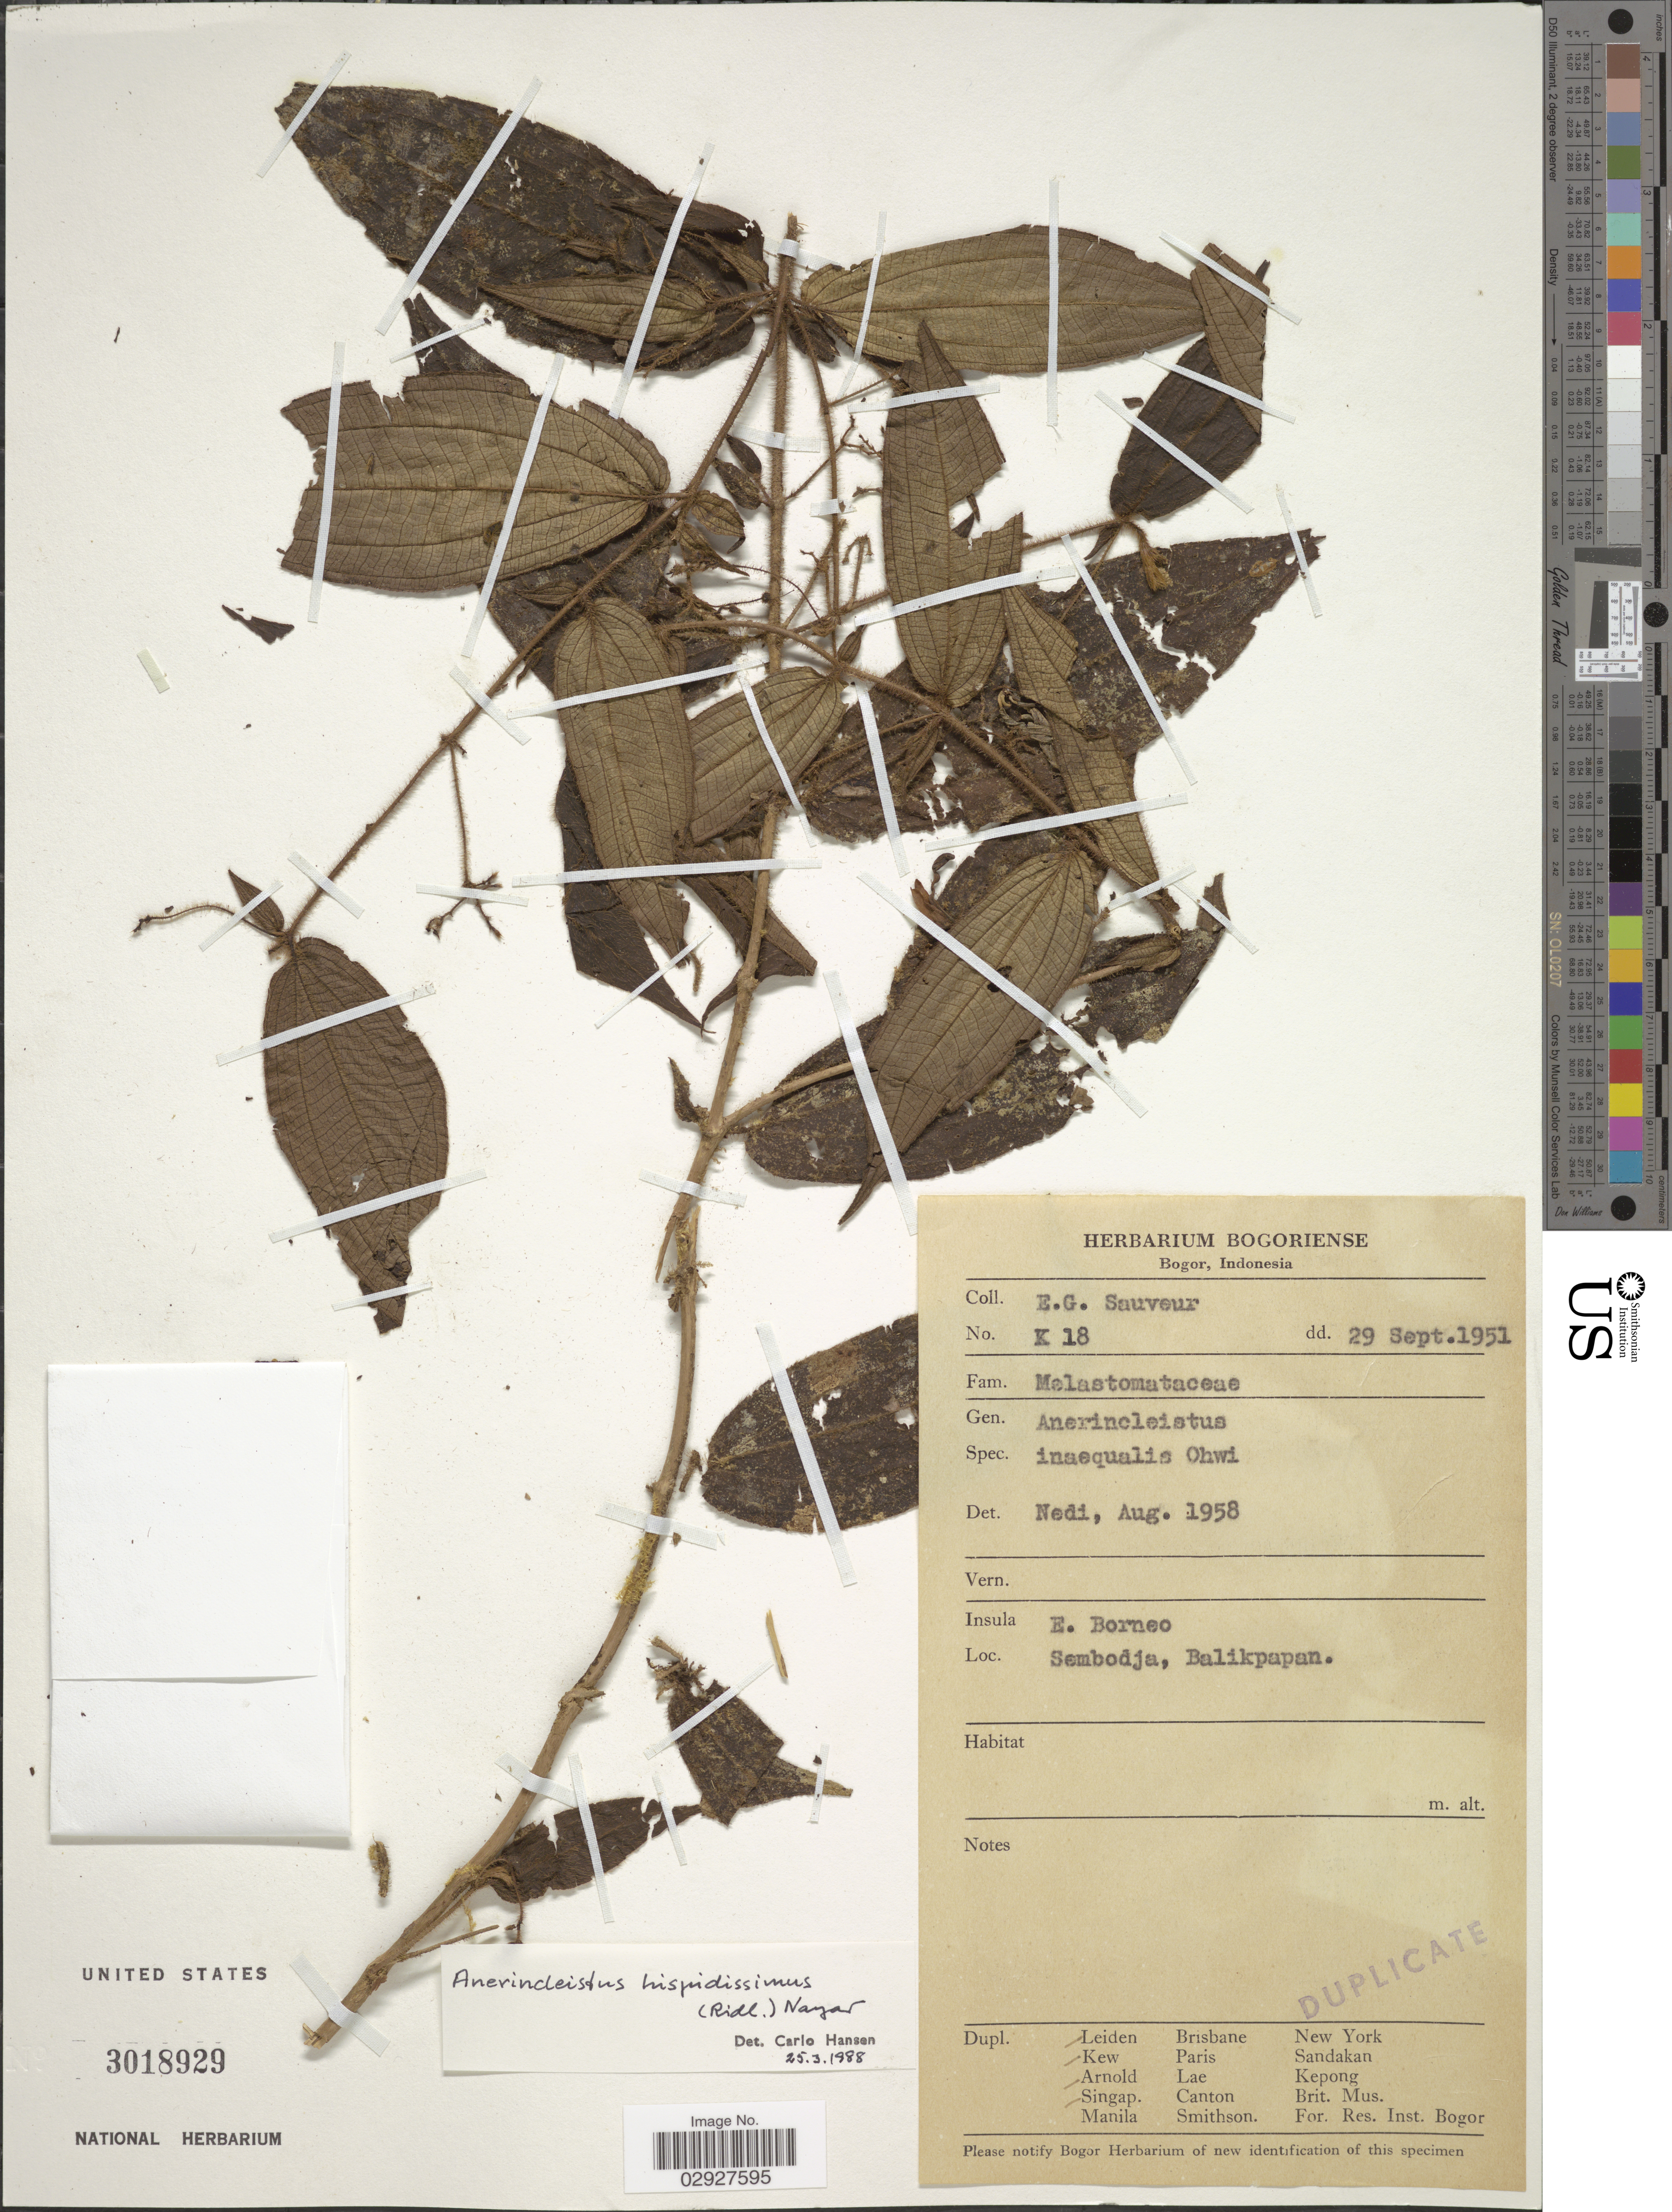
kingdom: Plantae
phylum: Tracheophyta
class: Magnoliopsida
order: Myrtales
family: Melastomataceae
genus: Anerincleistus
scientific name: Anerincleistus hispidissimus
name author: M.P. Nayar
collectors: E.G. Sauveur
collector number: K18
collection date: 1951-09-29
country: Indonesia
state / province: Kalimantan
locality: Insula E. Borneo. Sembodja, Balikpapan.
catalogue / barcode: US 3018929